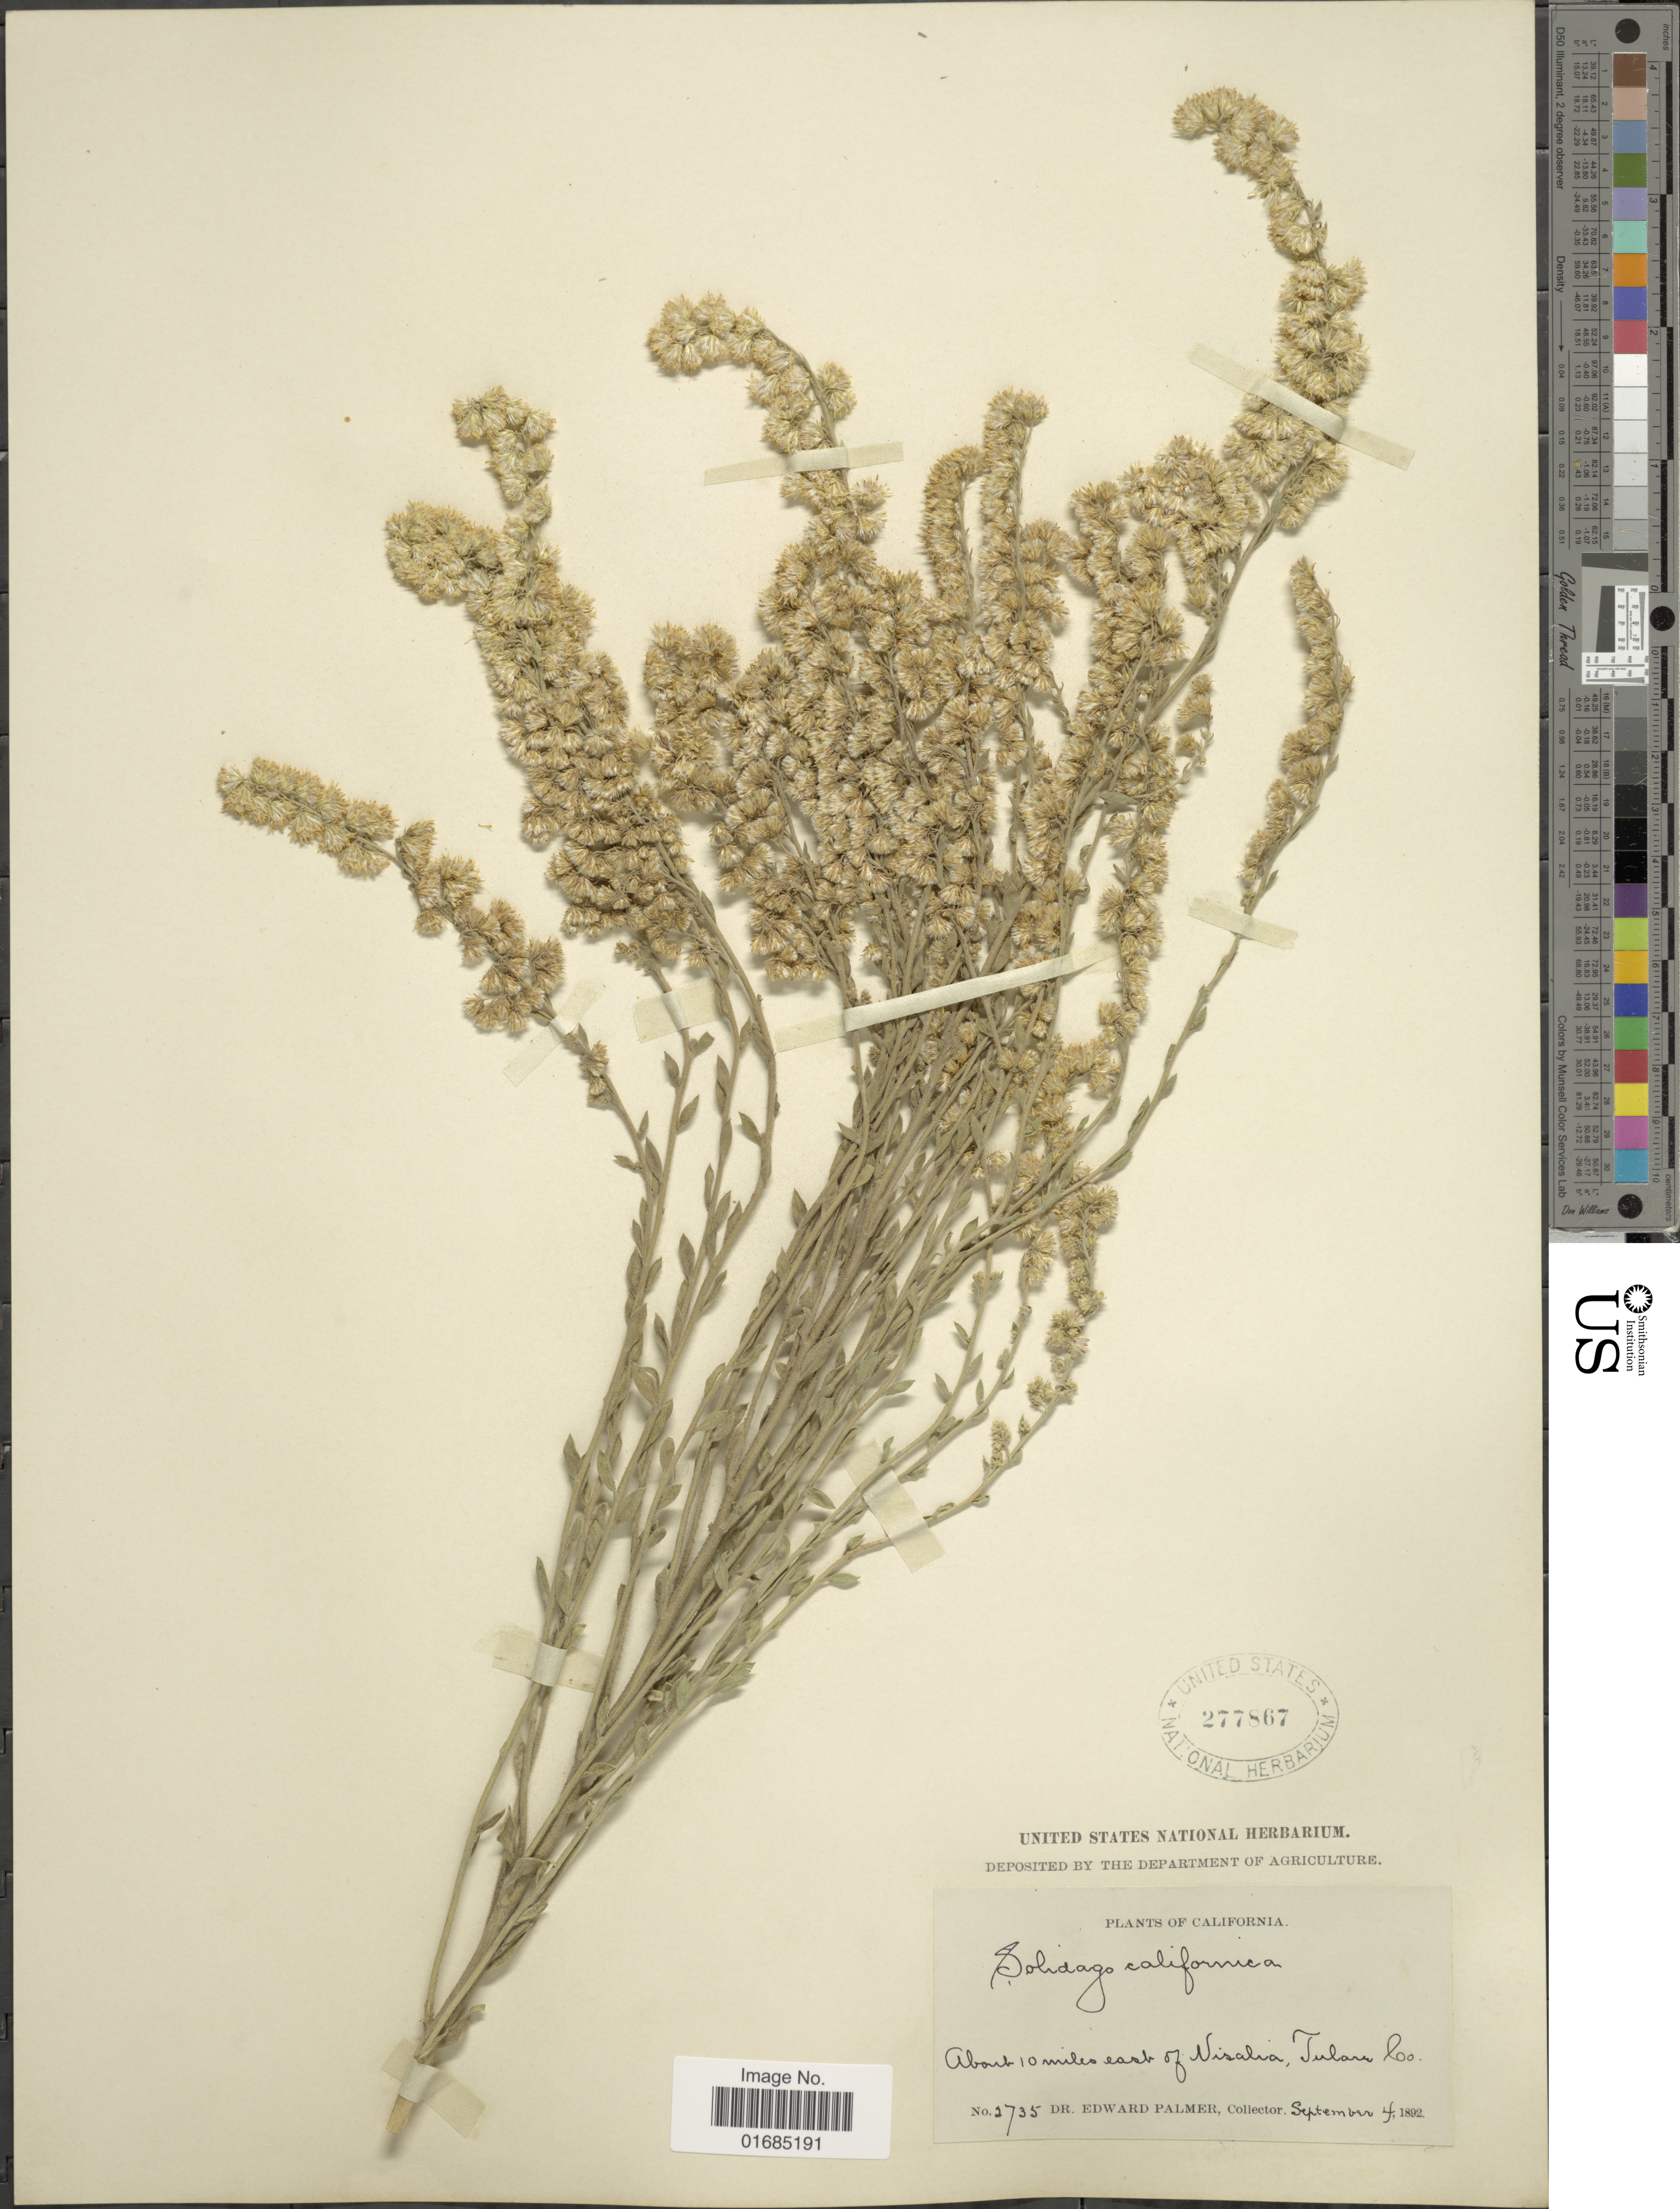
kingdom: Plantae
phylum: Tracheophyta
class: Magnoliopsida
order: Asterales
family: Asteraceae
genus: Solidago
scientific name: Solidago californica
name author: Nutt.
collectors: E. Palmer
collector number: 2735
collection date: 1892-09-04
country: United States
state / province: California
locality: About 10 miles east of Nisalia, Tulan Co.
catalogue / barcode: US 277867